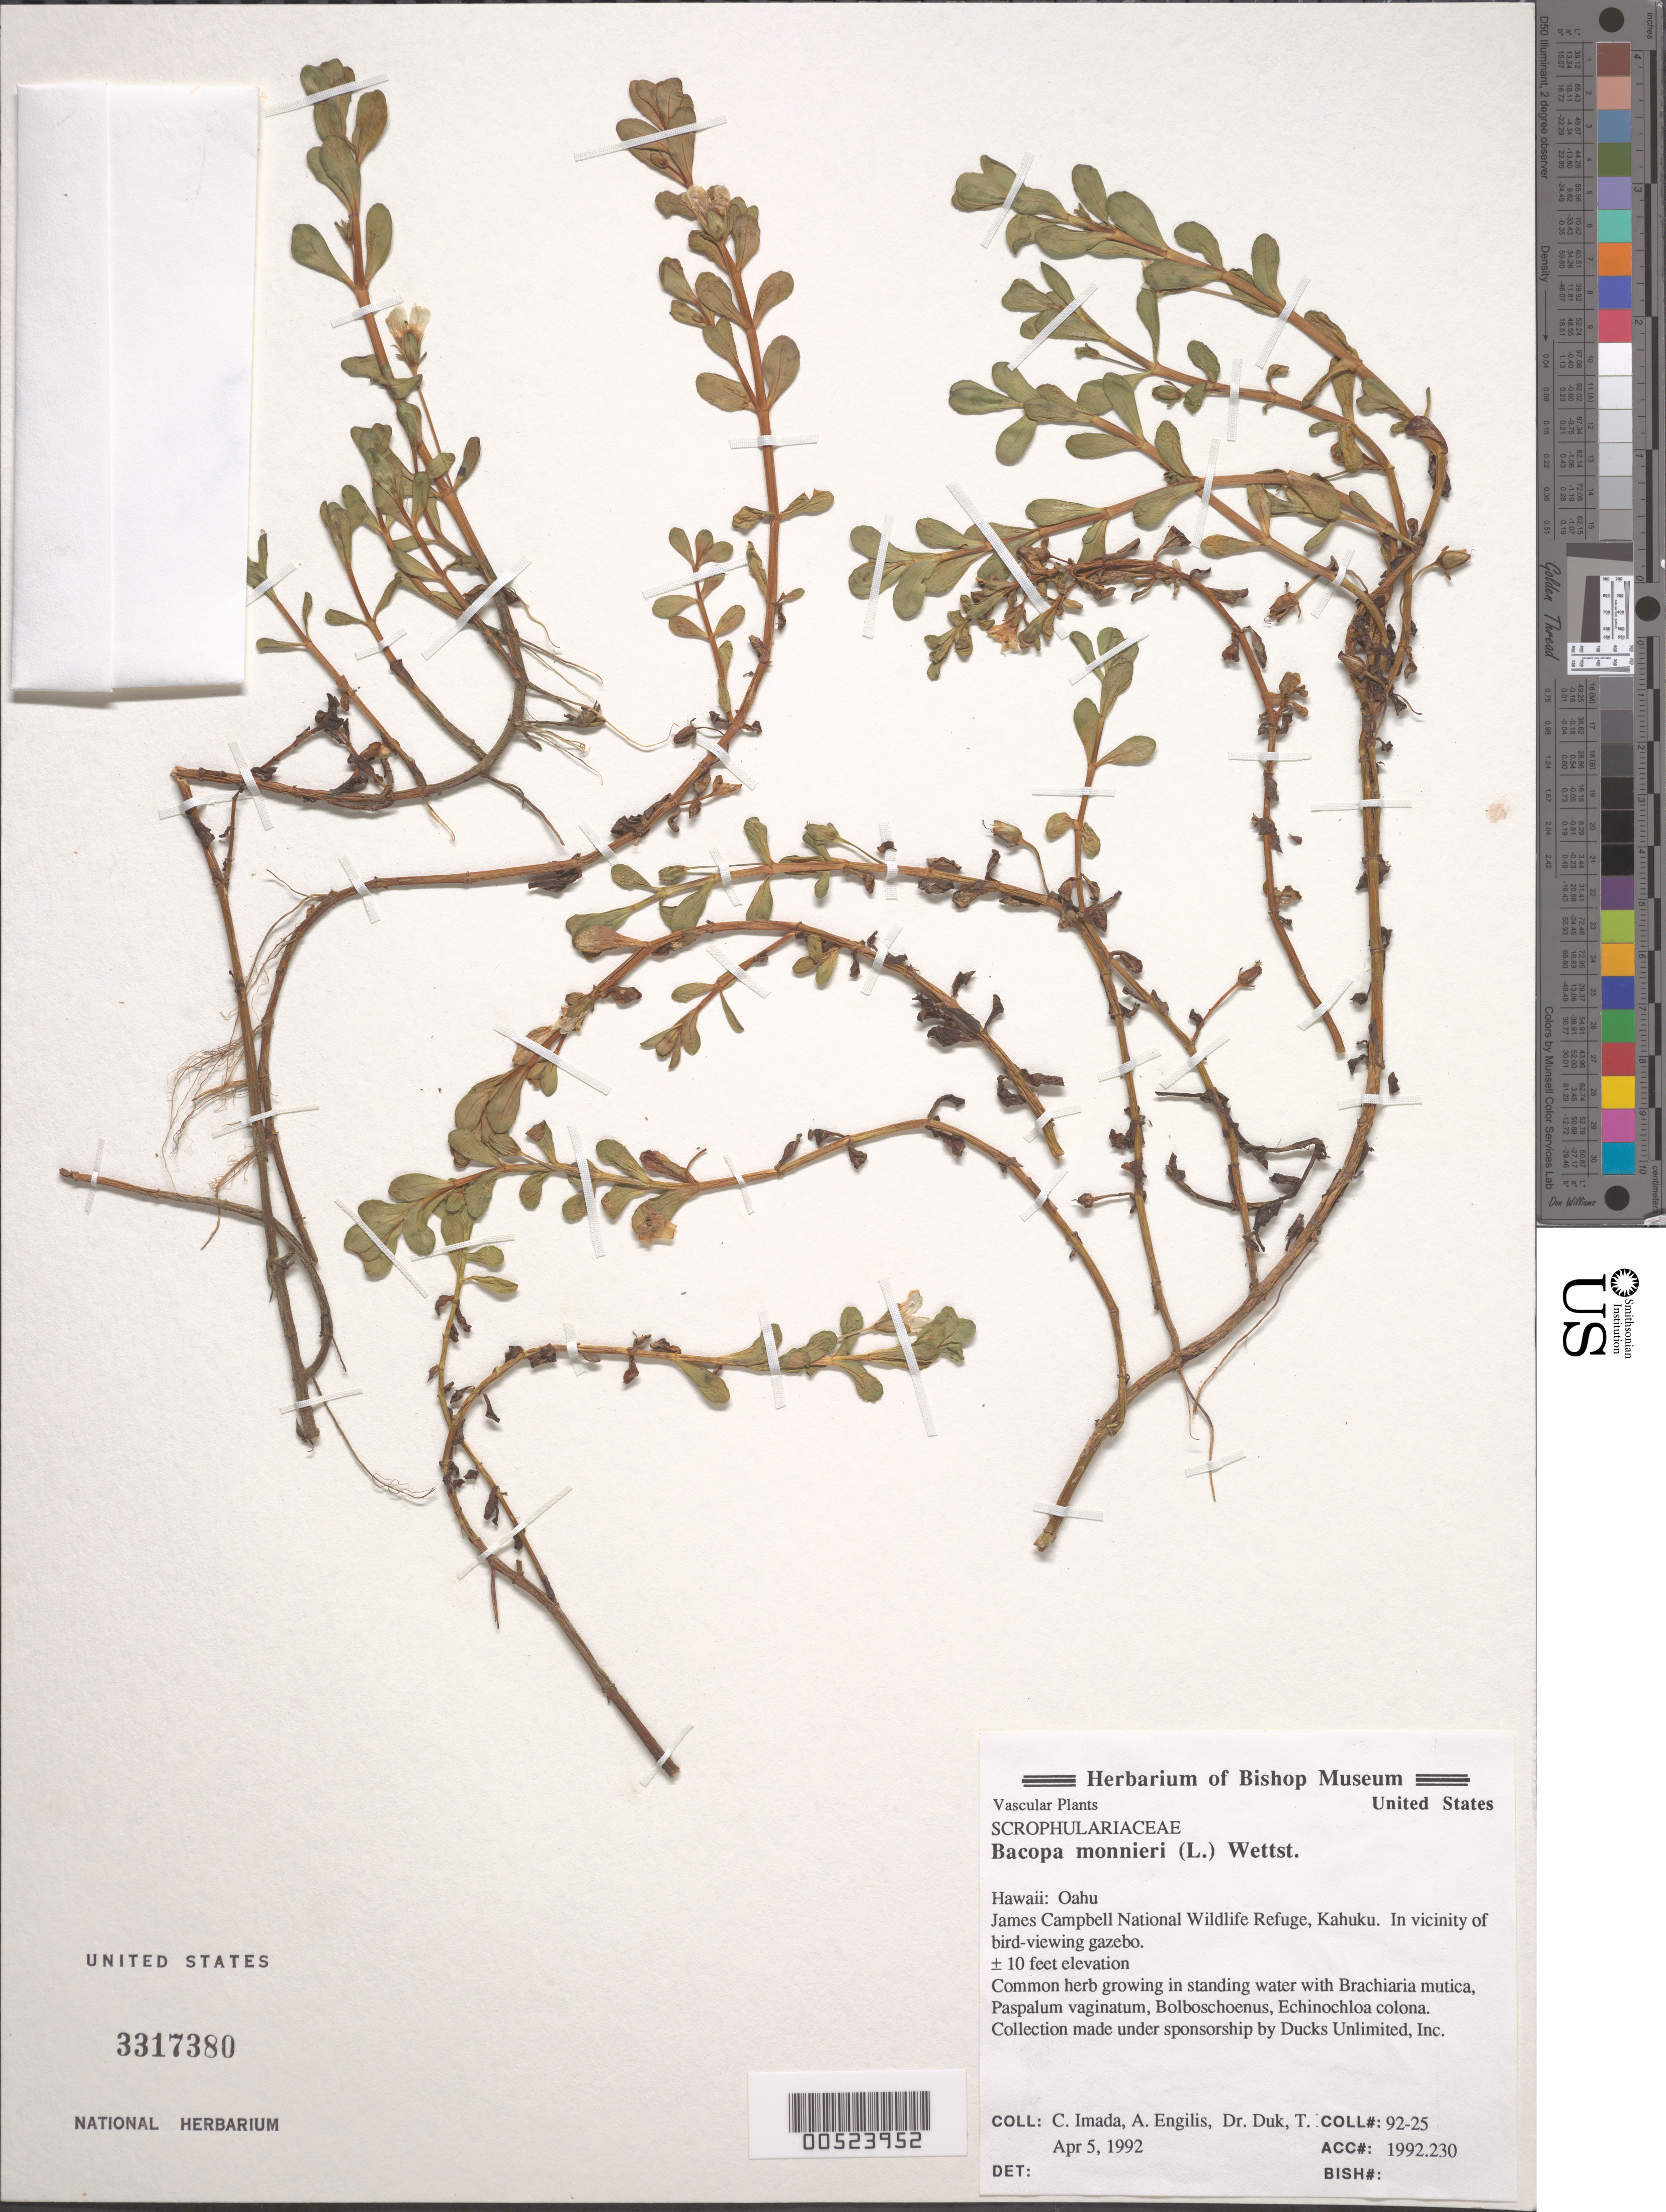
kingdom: Plantae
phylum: Tracheophyta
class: Magnoliopsida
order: Lamiales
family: Plantaginaceae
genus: Bacopa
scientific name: Bacopa monnieri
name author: (L.) Wettst.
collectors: C. Imada, A. Engilis & T. Duk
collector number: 92-25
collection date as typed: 5 Apr 1992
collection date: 1992-04-05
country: United States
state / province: Hawaii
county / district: Honolulu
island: Oahu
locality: James Campbell National Wildlife Refuge, Kahuku, in vicinity of bird-viewing gazebo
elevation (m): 3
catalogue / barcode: US 3317380